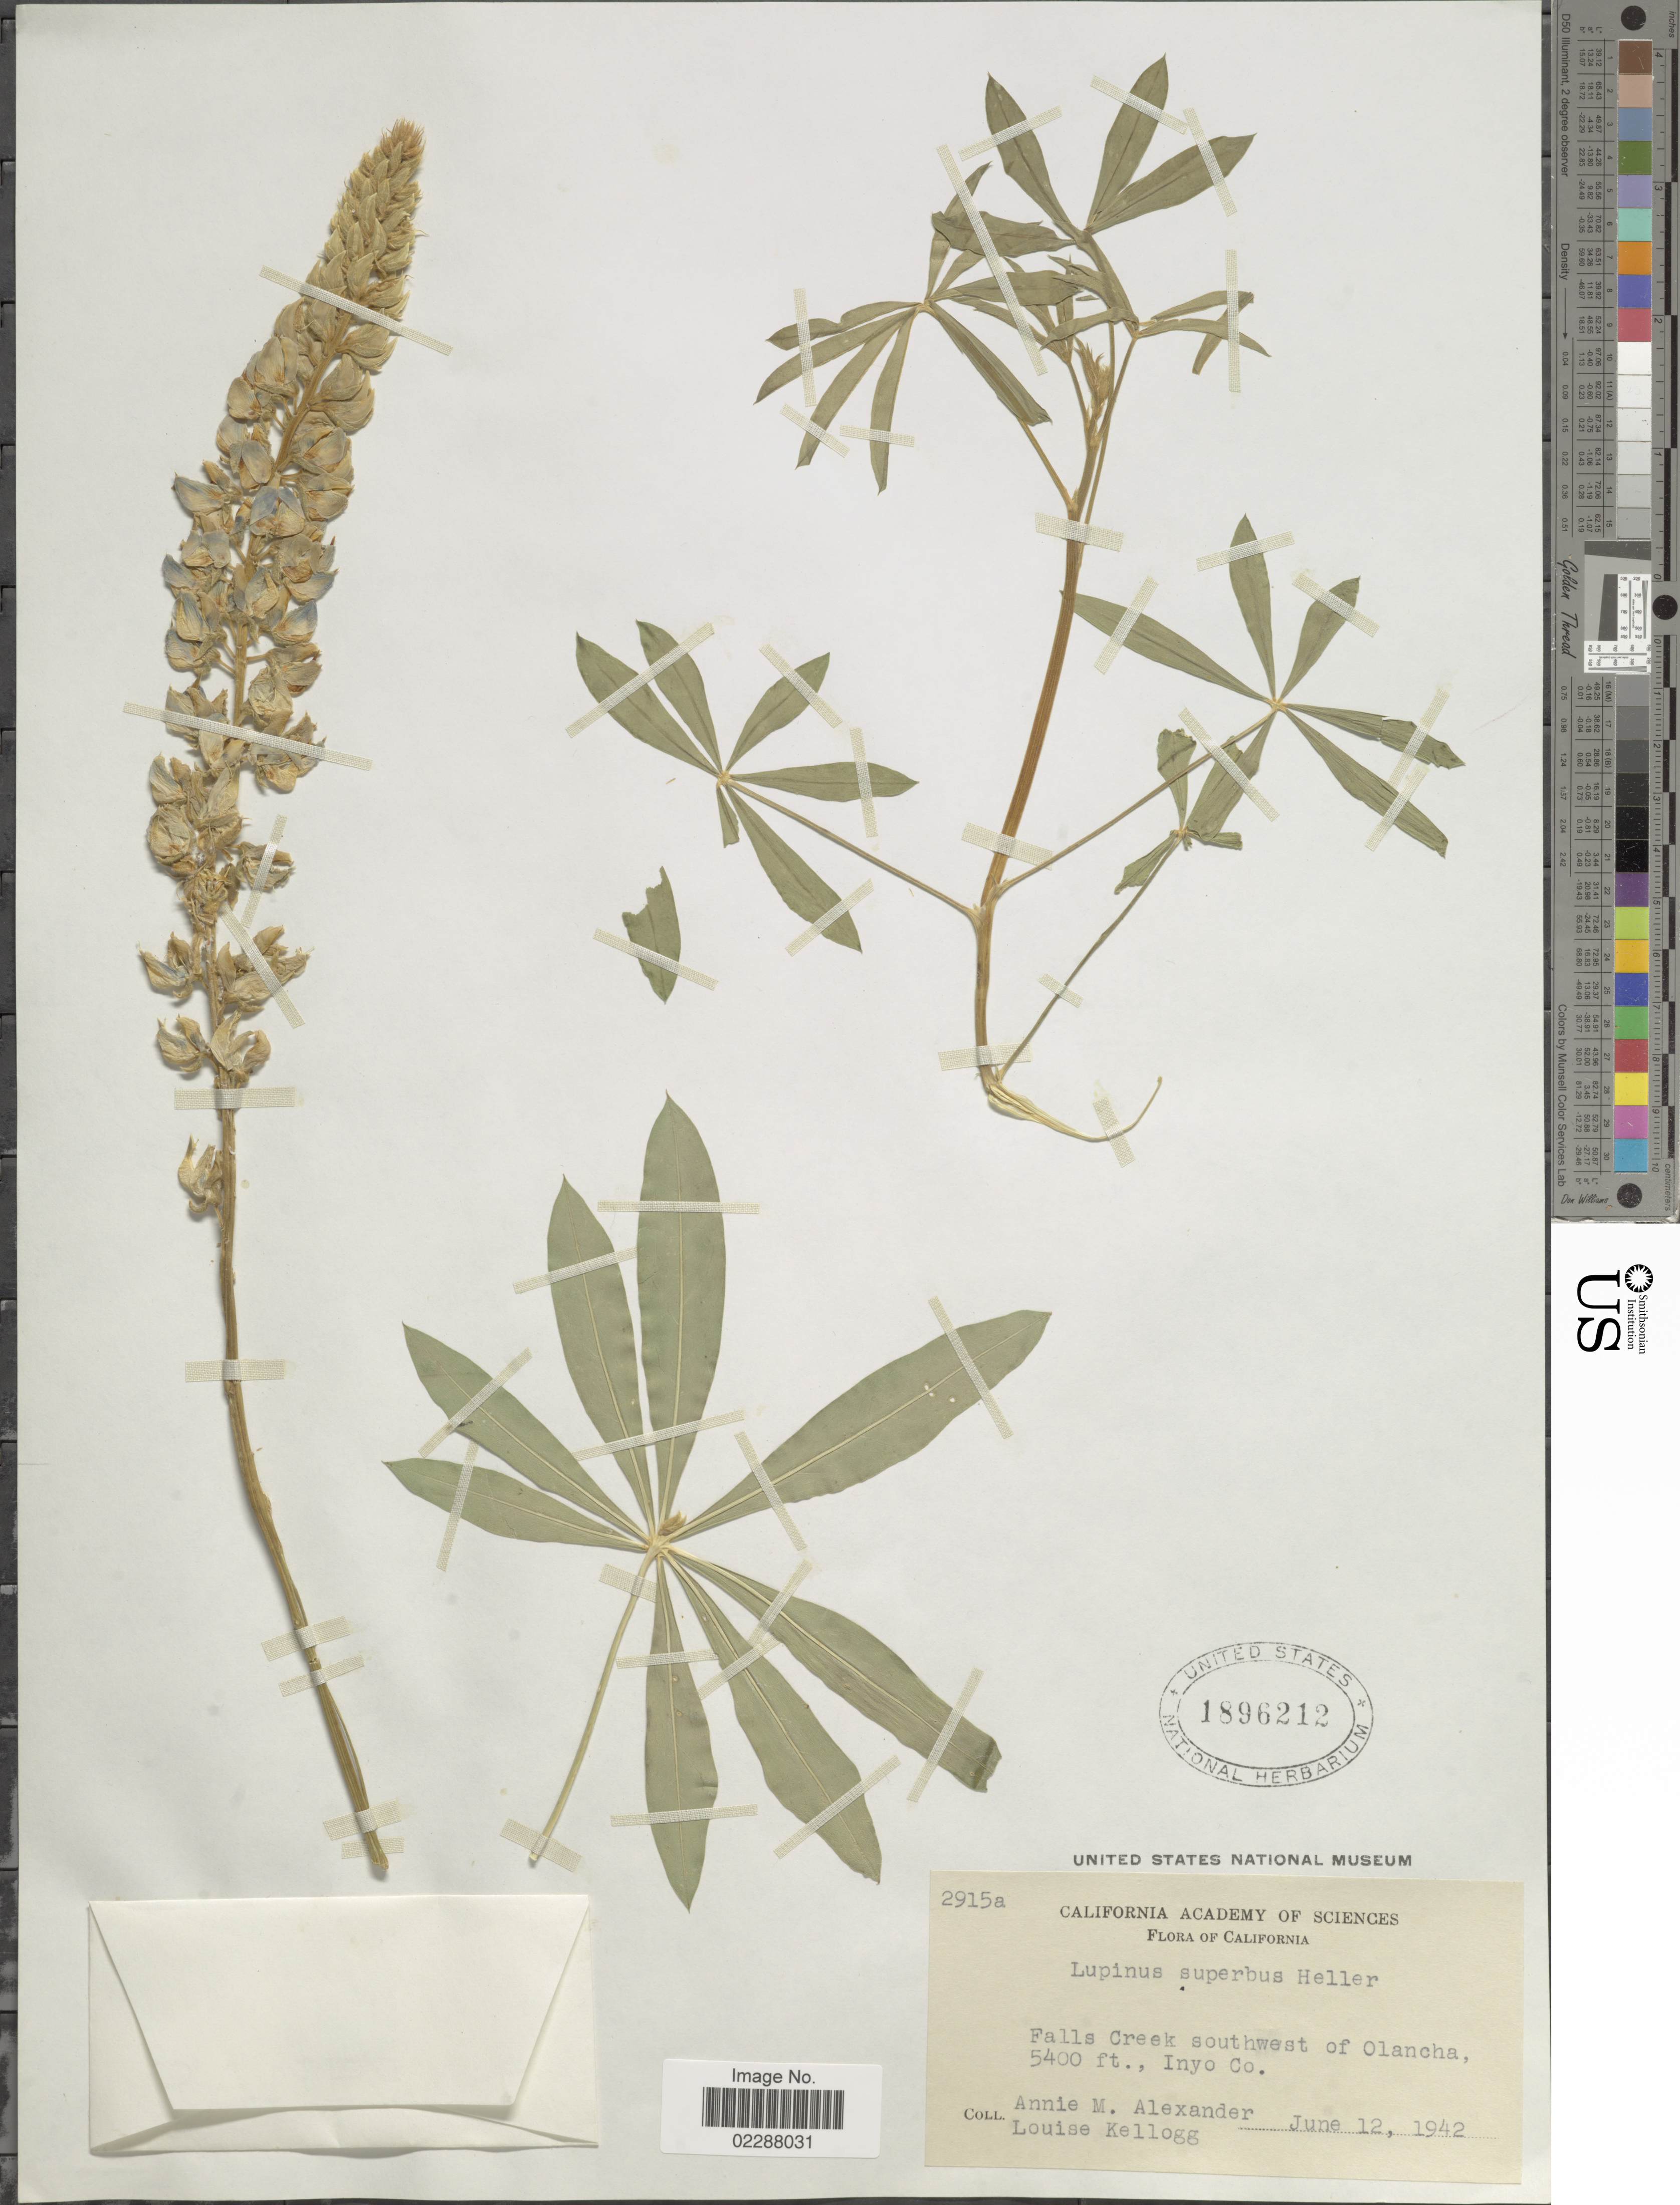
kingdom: Plantae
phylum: Tracheophyta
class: Magnoliopsida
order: Fabales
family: Fabaceae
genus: Lupinus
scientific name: Lupinus superbus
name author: A. Heller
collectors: A. M. Alexander & L. Kellogg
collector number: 2915a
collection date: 1942-06-12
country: United States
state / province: California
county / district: Inyo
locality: Falls Creek southwest of Olancha, Inyo Co.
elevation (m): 1646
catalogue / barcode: US 1896212